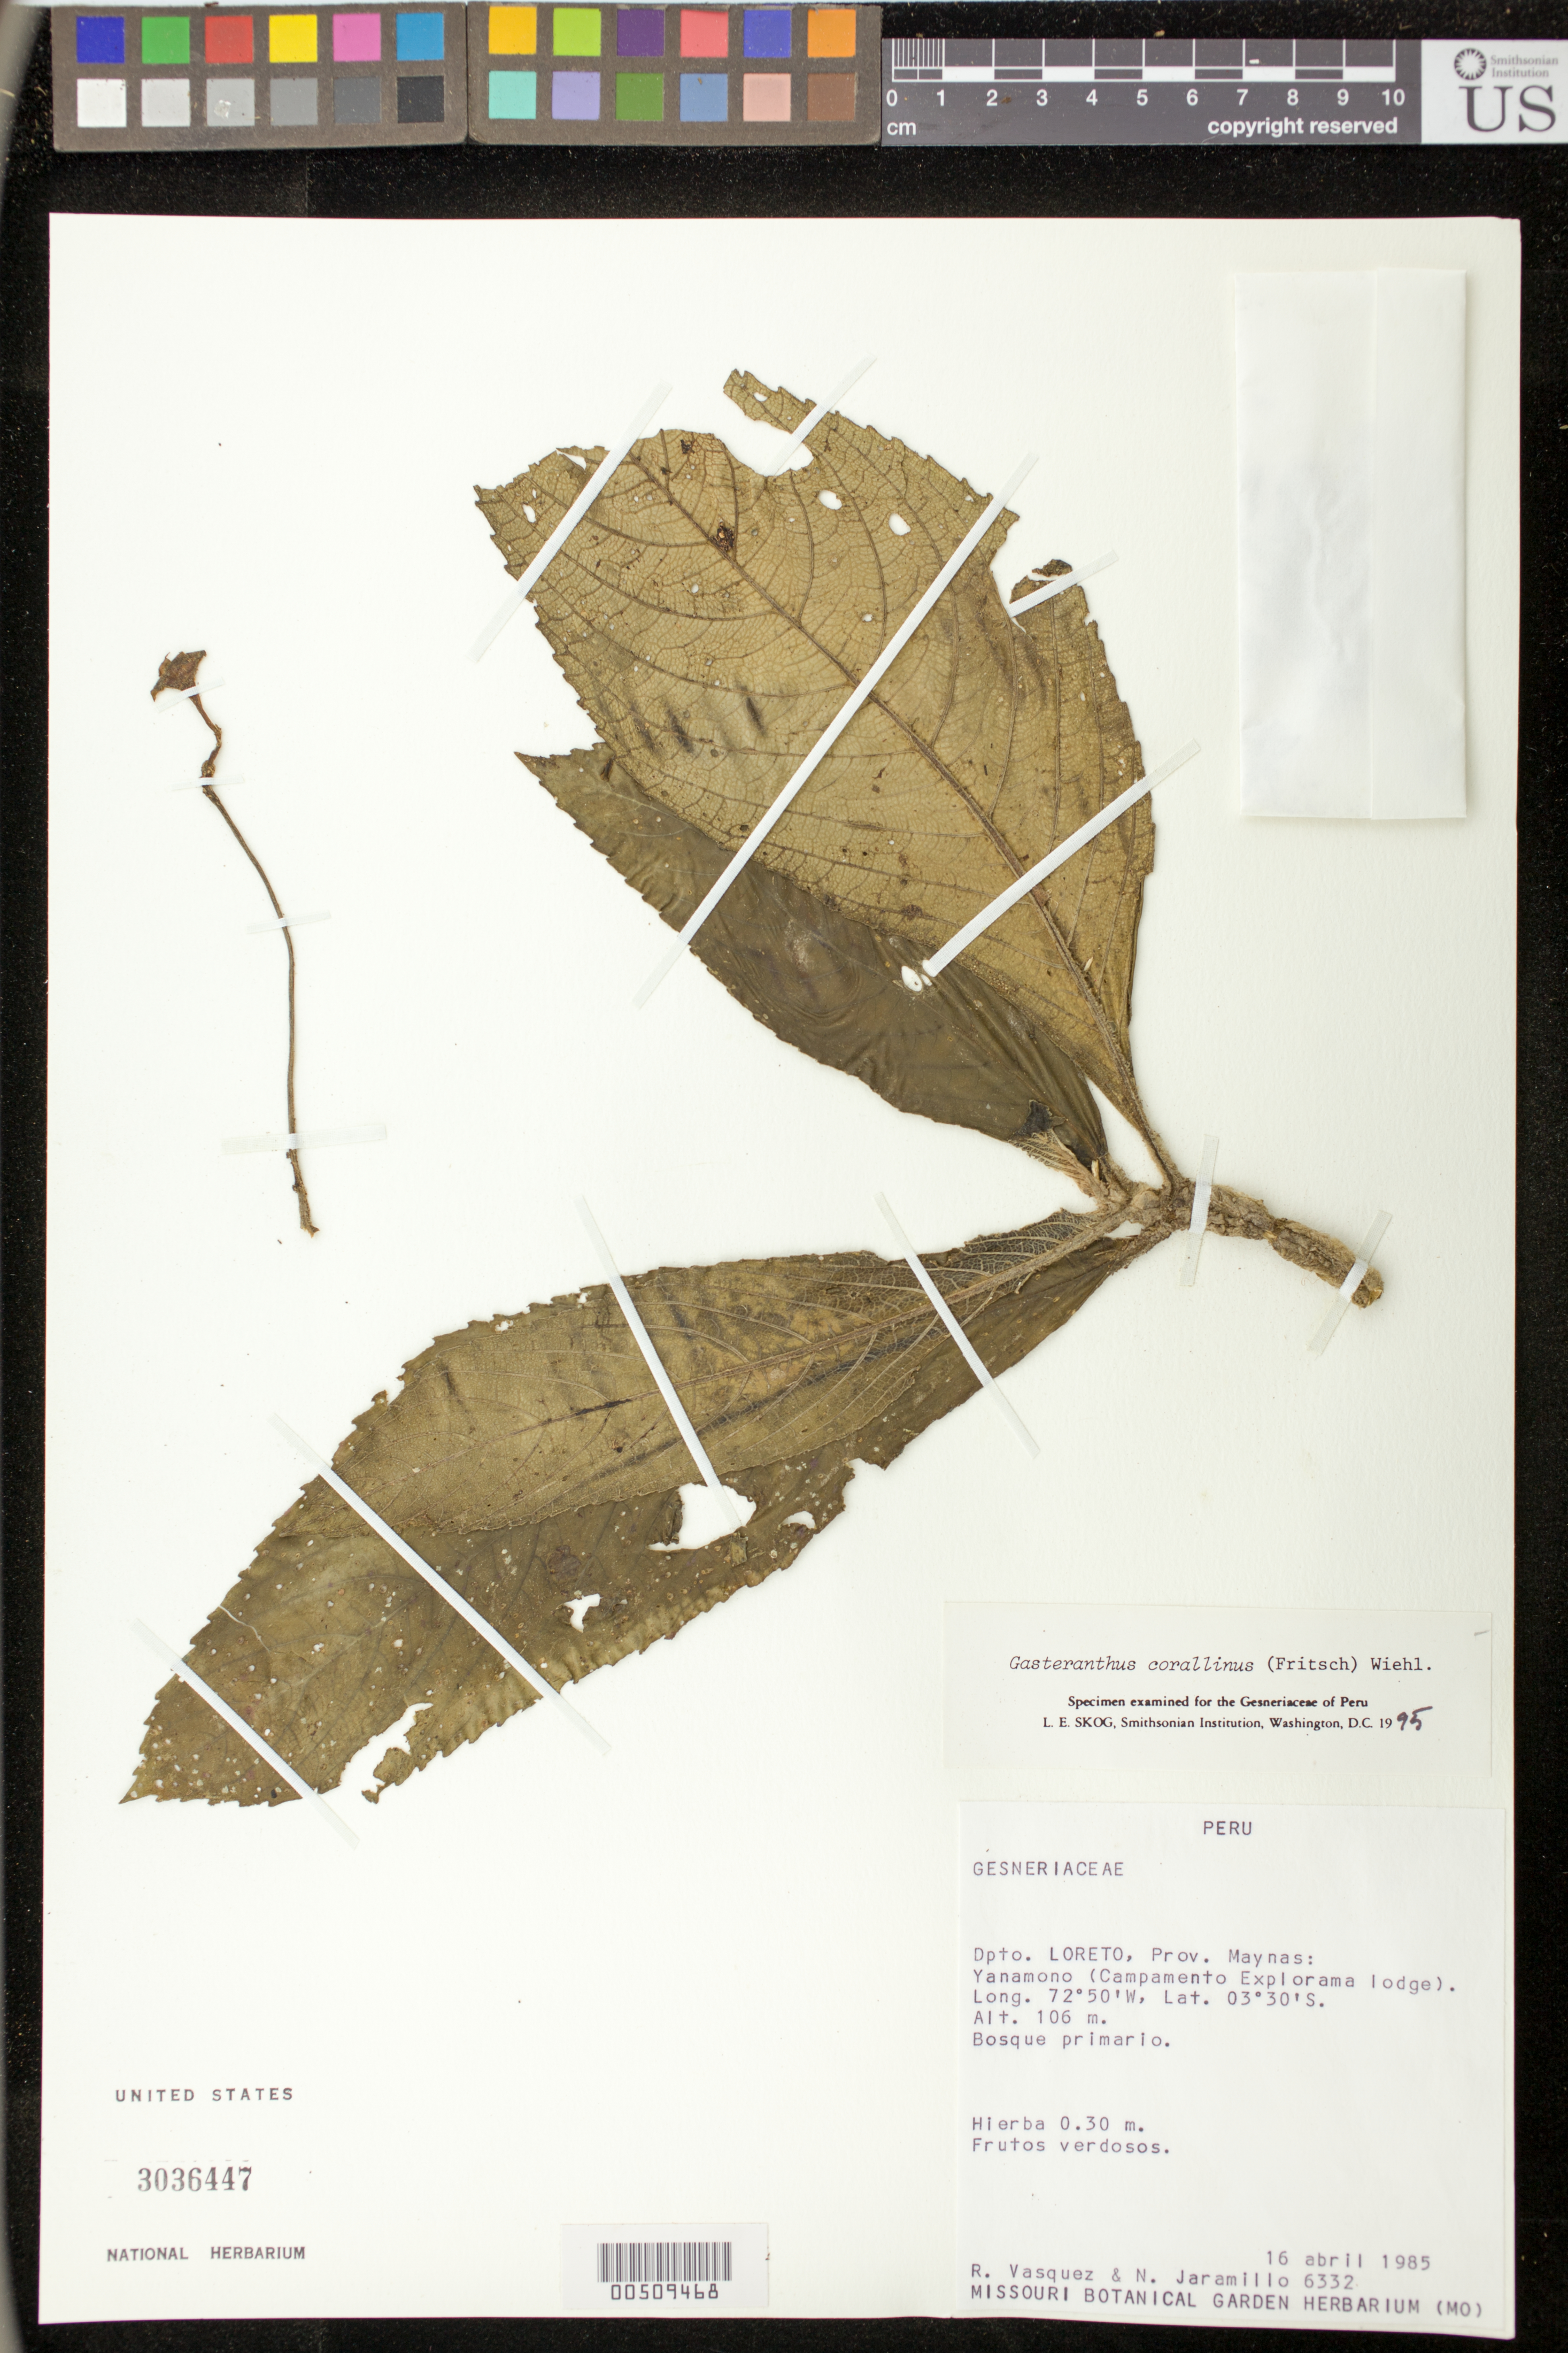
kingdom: Plantae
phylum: Tracheophyta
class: Magnoliopsida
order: Lamiales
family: Gesneriaceae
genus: Gasteranthus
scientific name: Gasteranthus corallinus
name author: (Fritsch) Wiehler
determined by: Skog, Laurence E.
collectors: R. Vásquez & N. Jaramillo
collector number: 6332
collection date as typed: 16 Apr 1985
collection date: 1985-04-16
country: Peru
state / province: Loreto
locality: Prov. Maynas: Yanamono (Campamento Explorama lodge)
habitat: Bosque primario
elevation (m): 106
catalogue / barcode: US 3036447